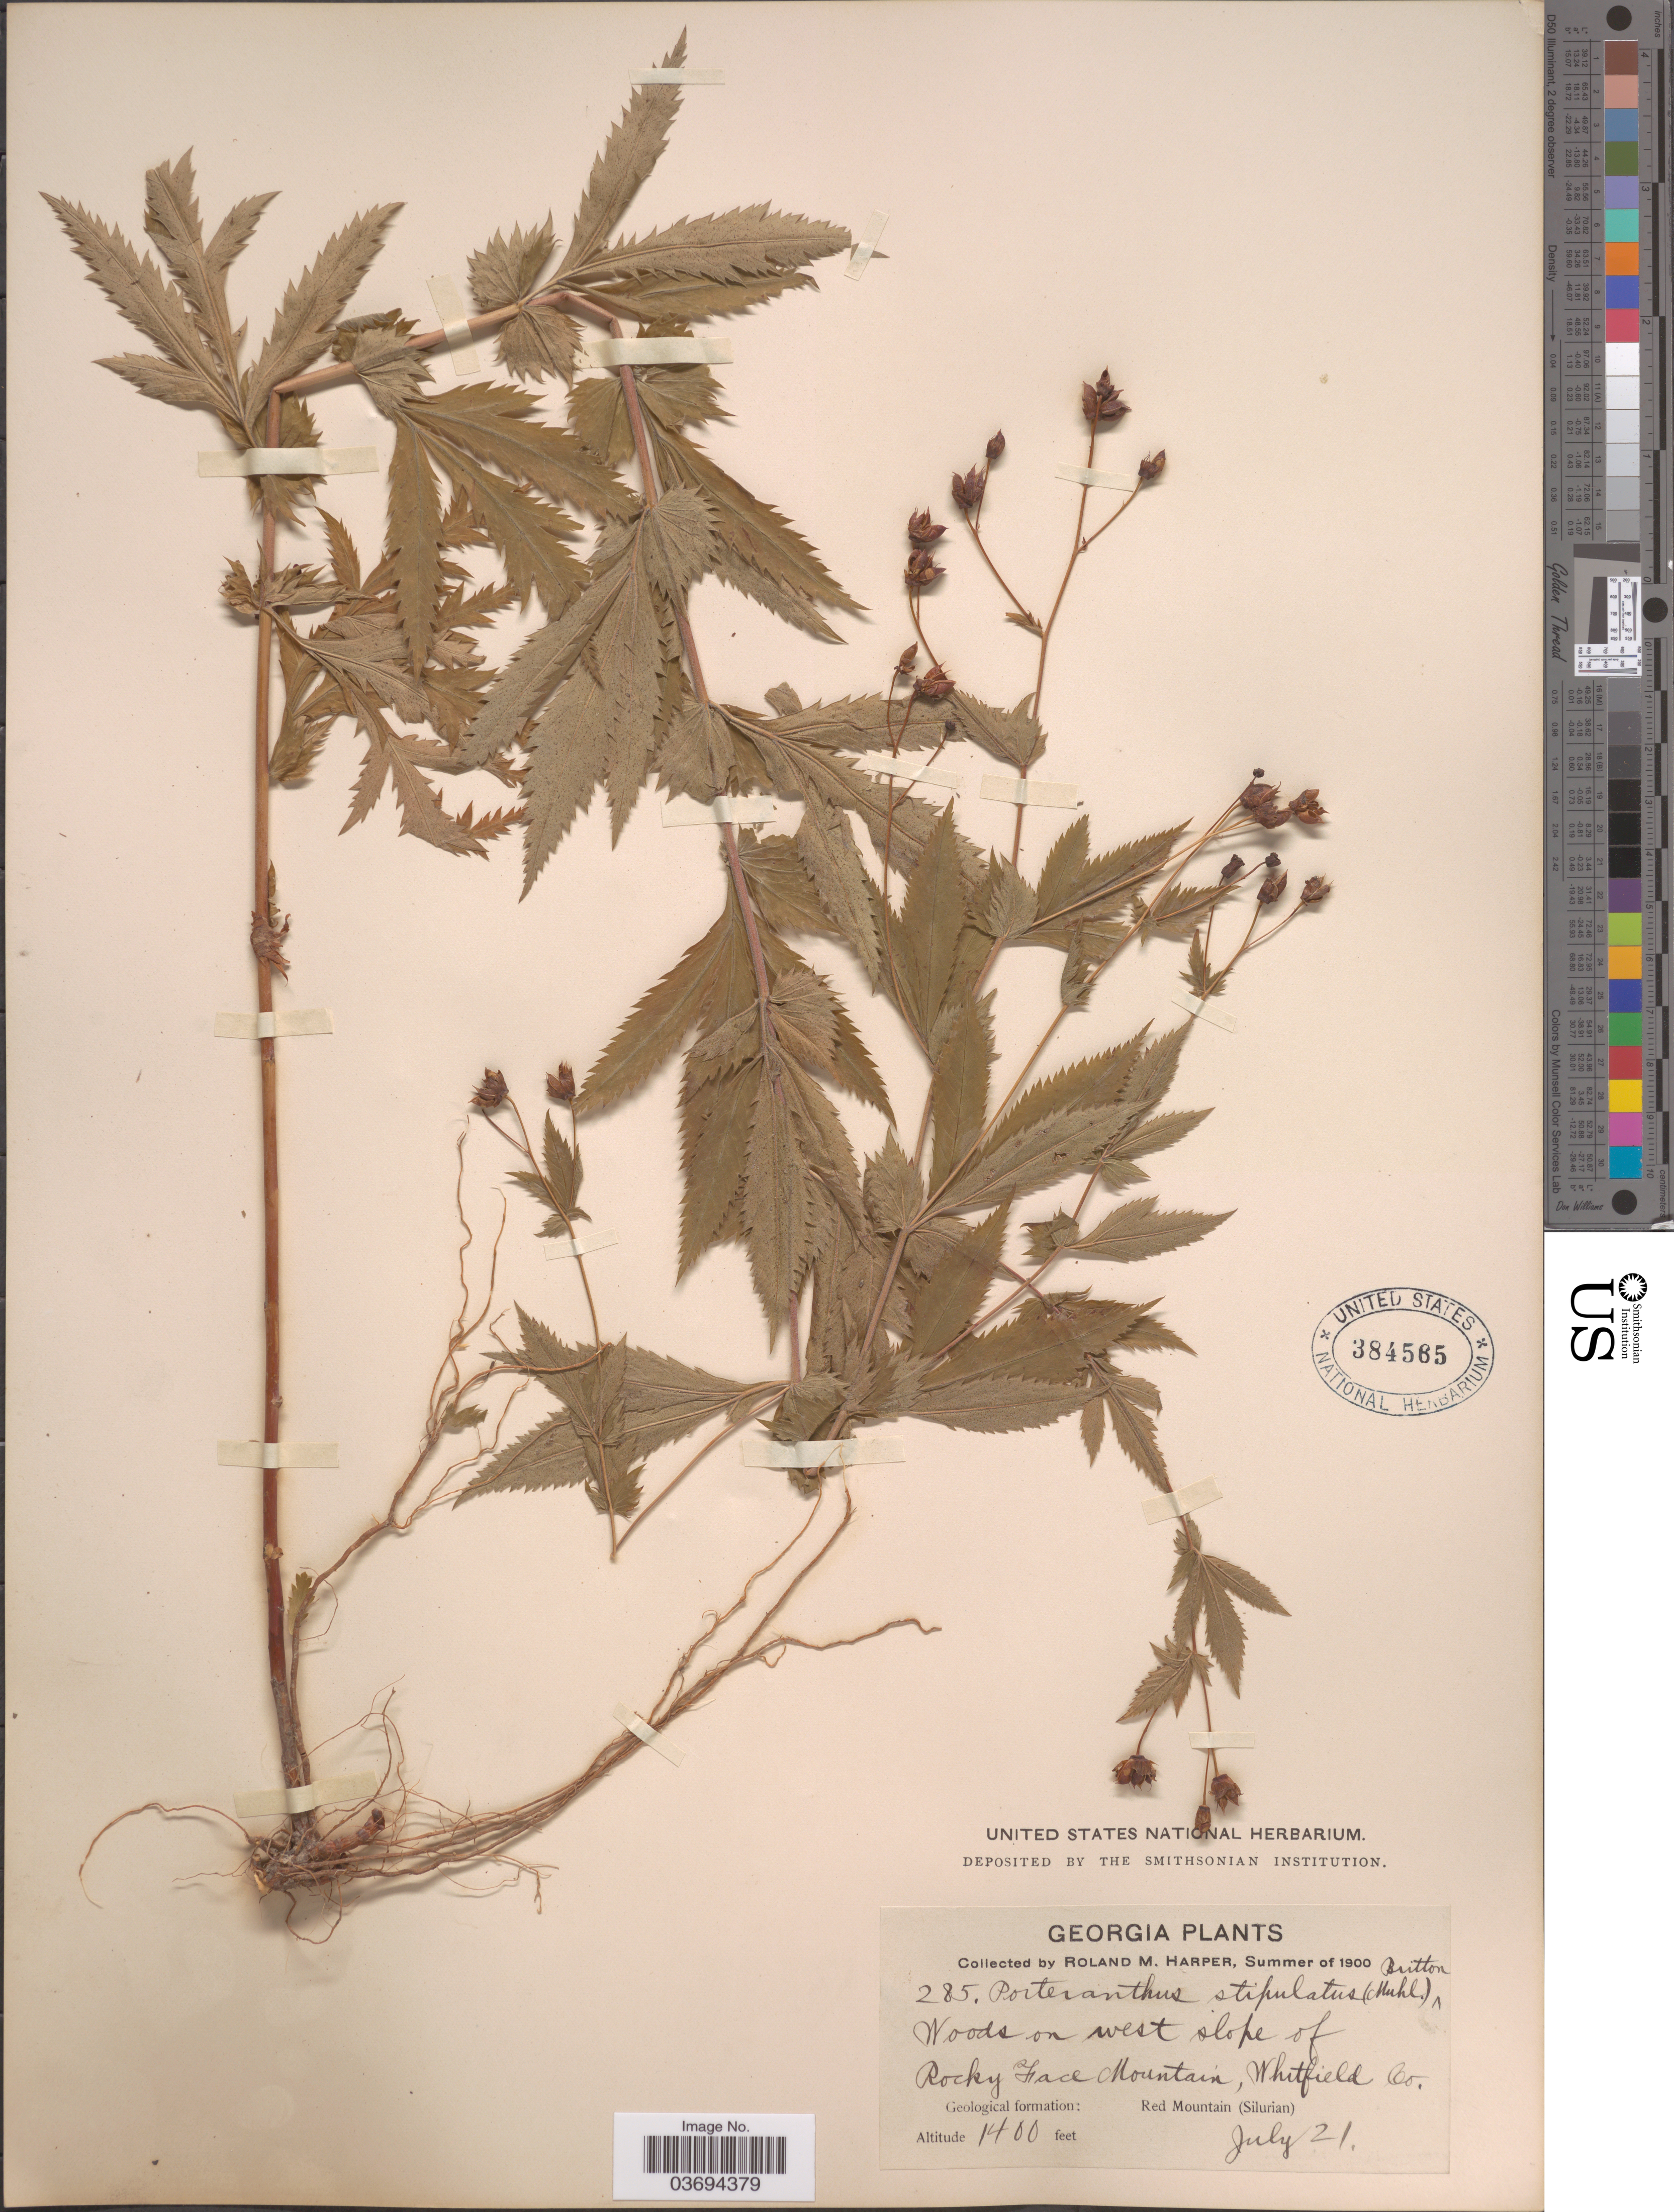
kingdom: Plantae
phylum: Tracheophyta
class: Magnoliopsida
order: Rosales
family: Rosaceae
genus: Gillenia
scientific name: Gillenia stipulata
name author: (Muhl. ex Willd.) Nutt.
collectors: R. M. Harper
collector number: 285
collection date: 1900-07-21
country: United States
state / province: Georgia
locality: Woods on west slope of Rocky Face Mountain, Whitfield Co. Geological formation: Red Mountain (Silurian).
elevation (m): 427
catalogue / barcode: US 384565